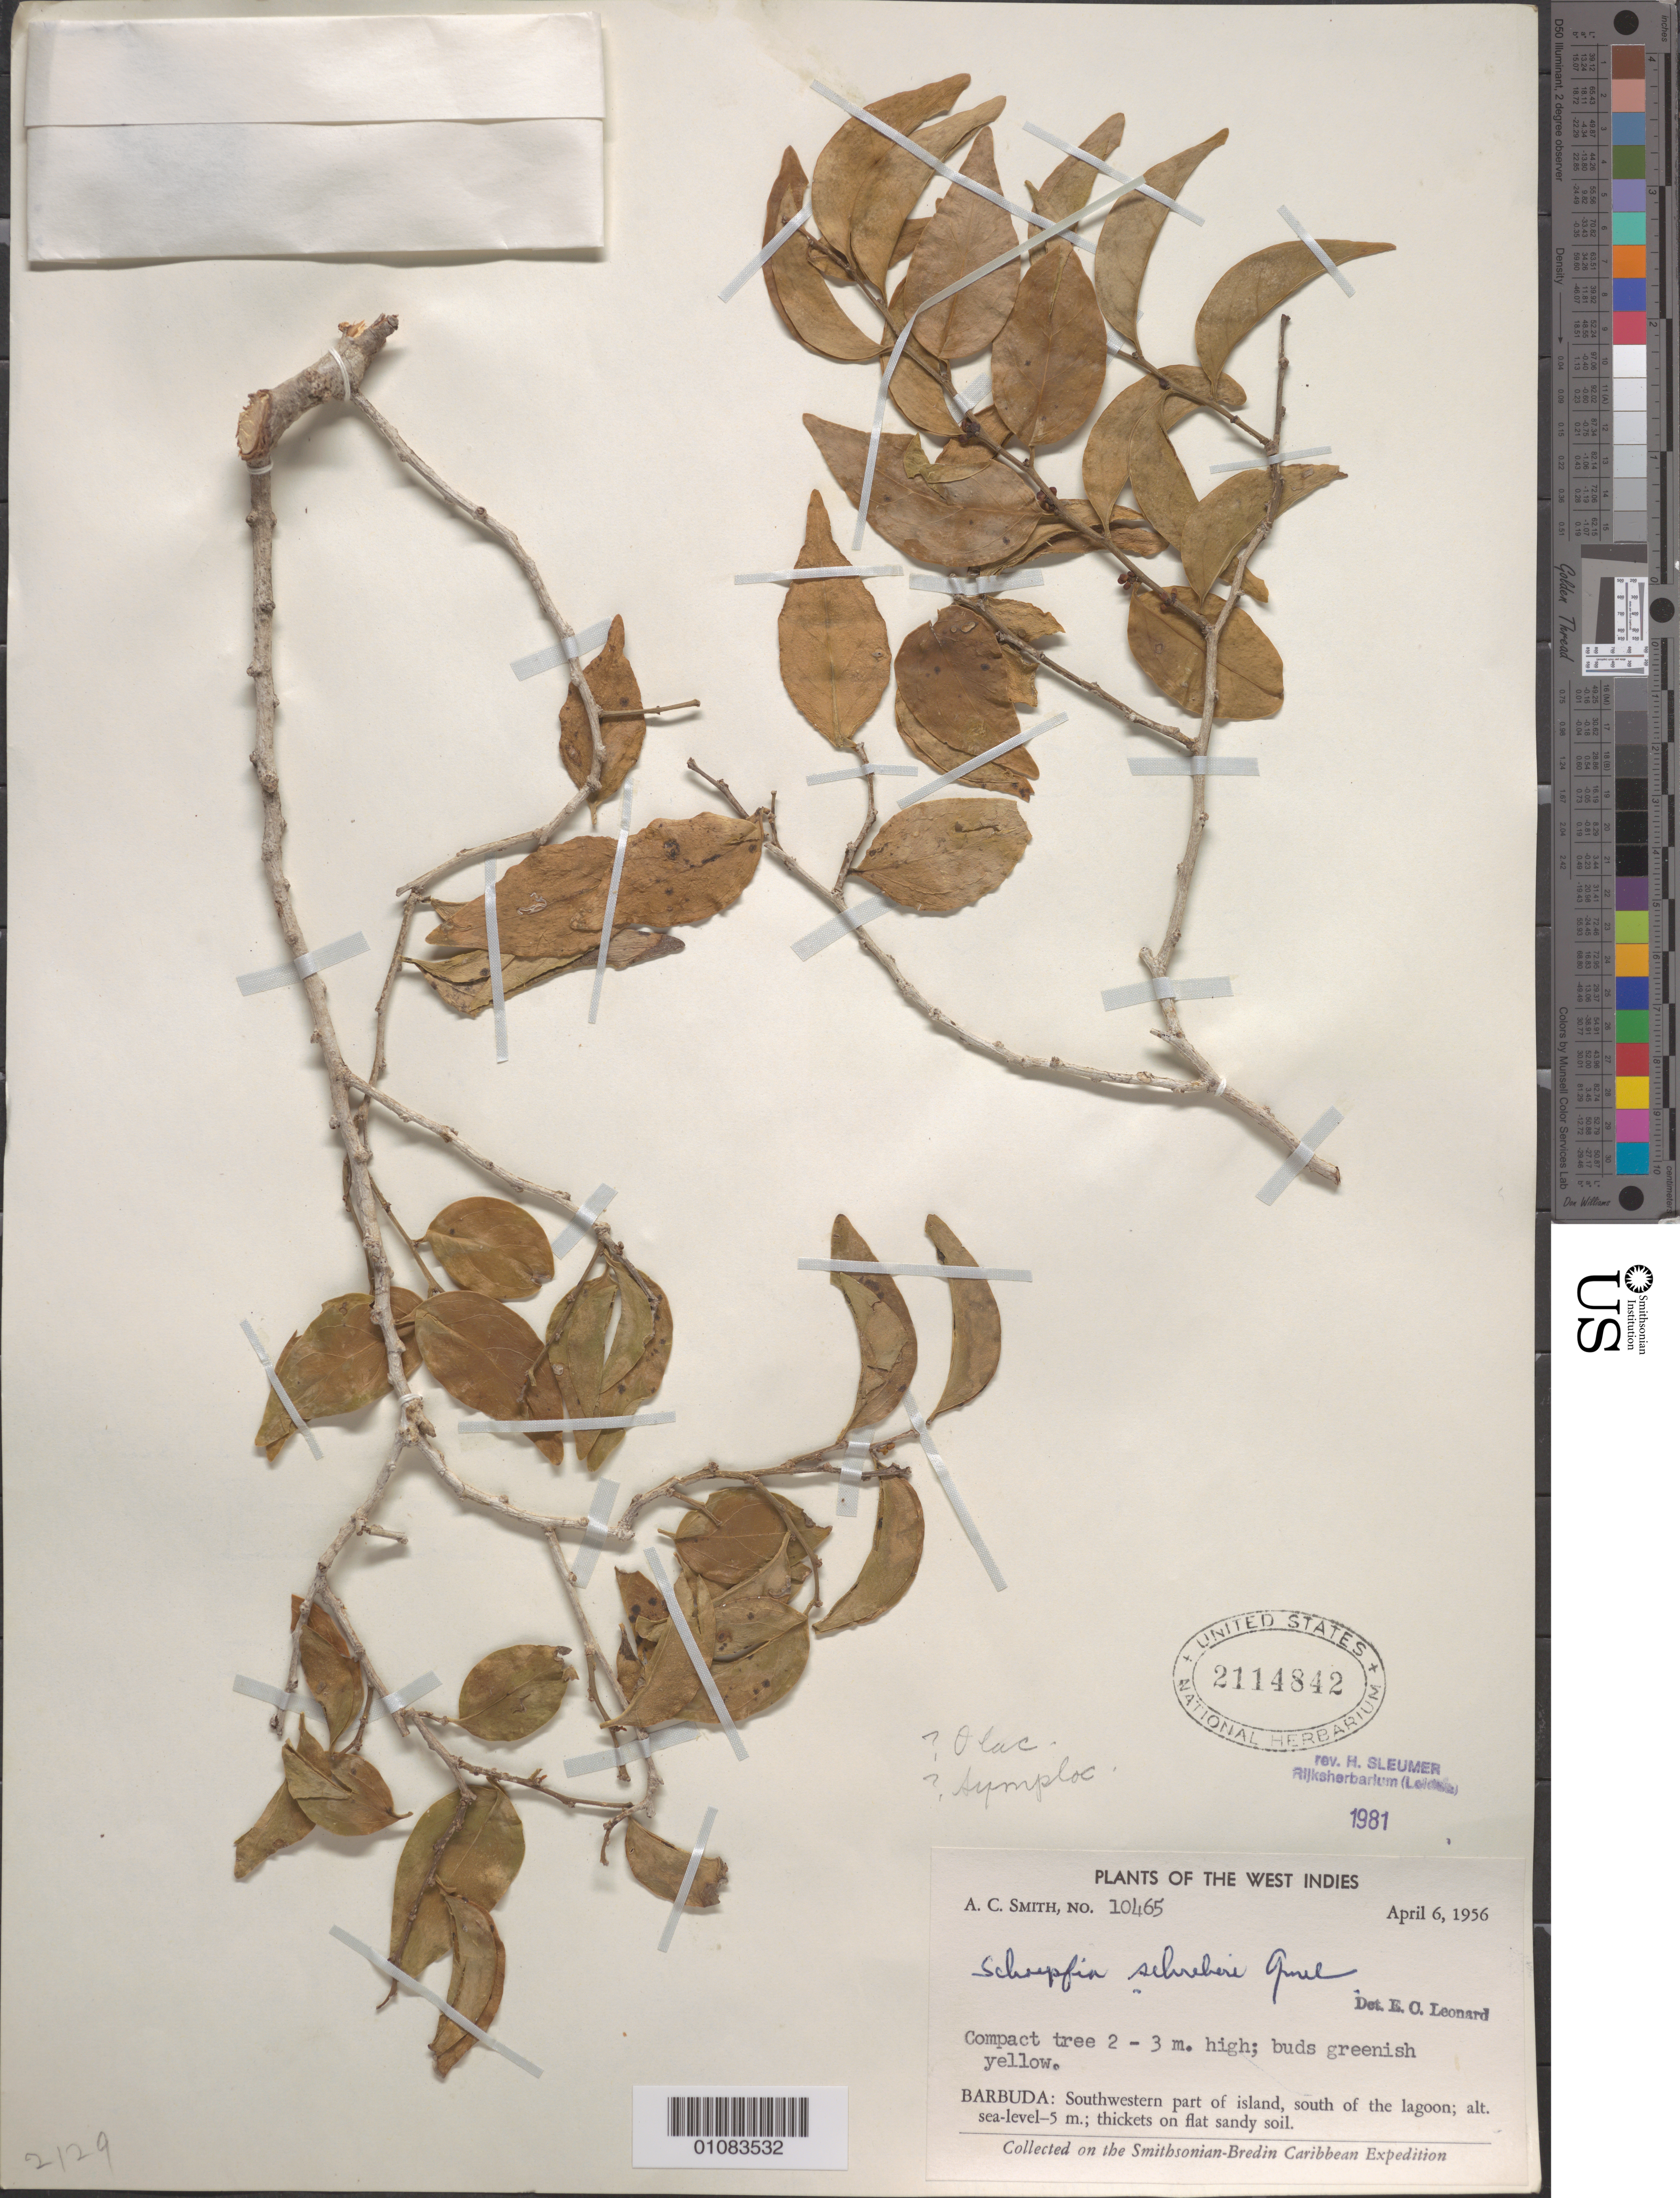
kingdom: Plantae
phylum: Tracheophyta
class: Magnoliopsida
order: Santalales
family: Schoepfiaceae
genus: Schoepfia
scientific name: Schoepfia schreberi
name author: J.F. Gmel.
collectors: A. C. Smith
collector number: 10465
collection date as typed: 06 Apr 1956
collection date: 1956-04-06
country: Antigua and Barbuda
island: Barbuda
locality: Southwestern part of island, south of the lagoon.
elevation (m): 0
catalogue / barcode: US 2114842